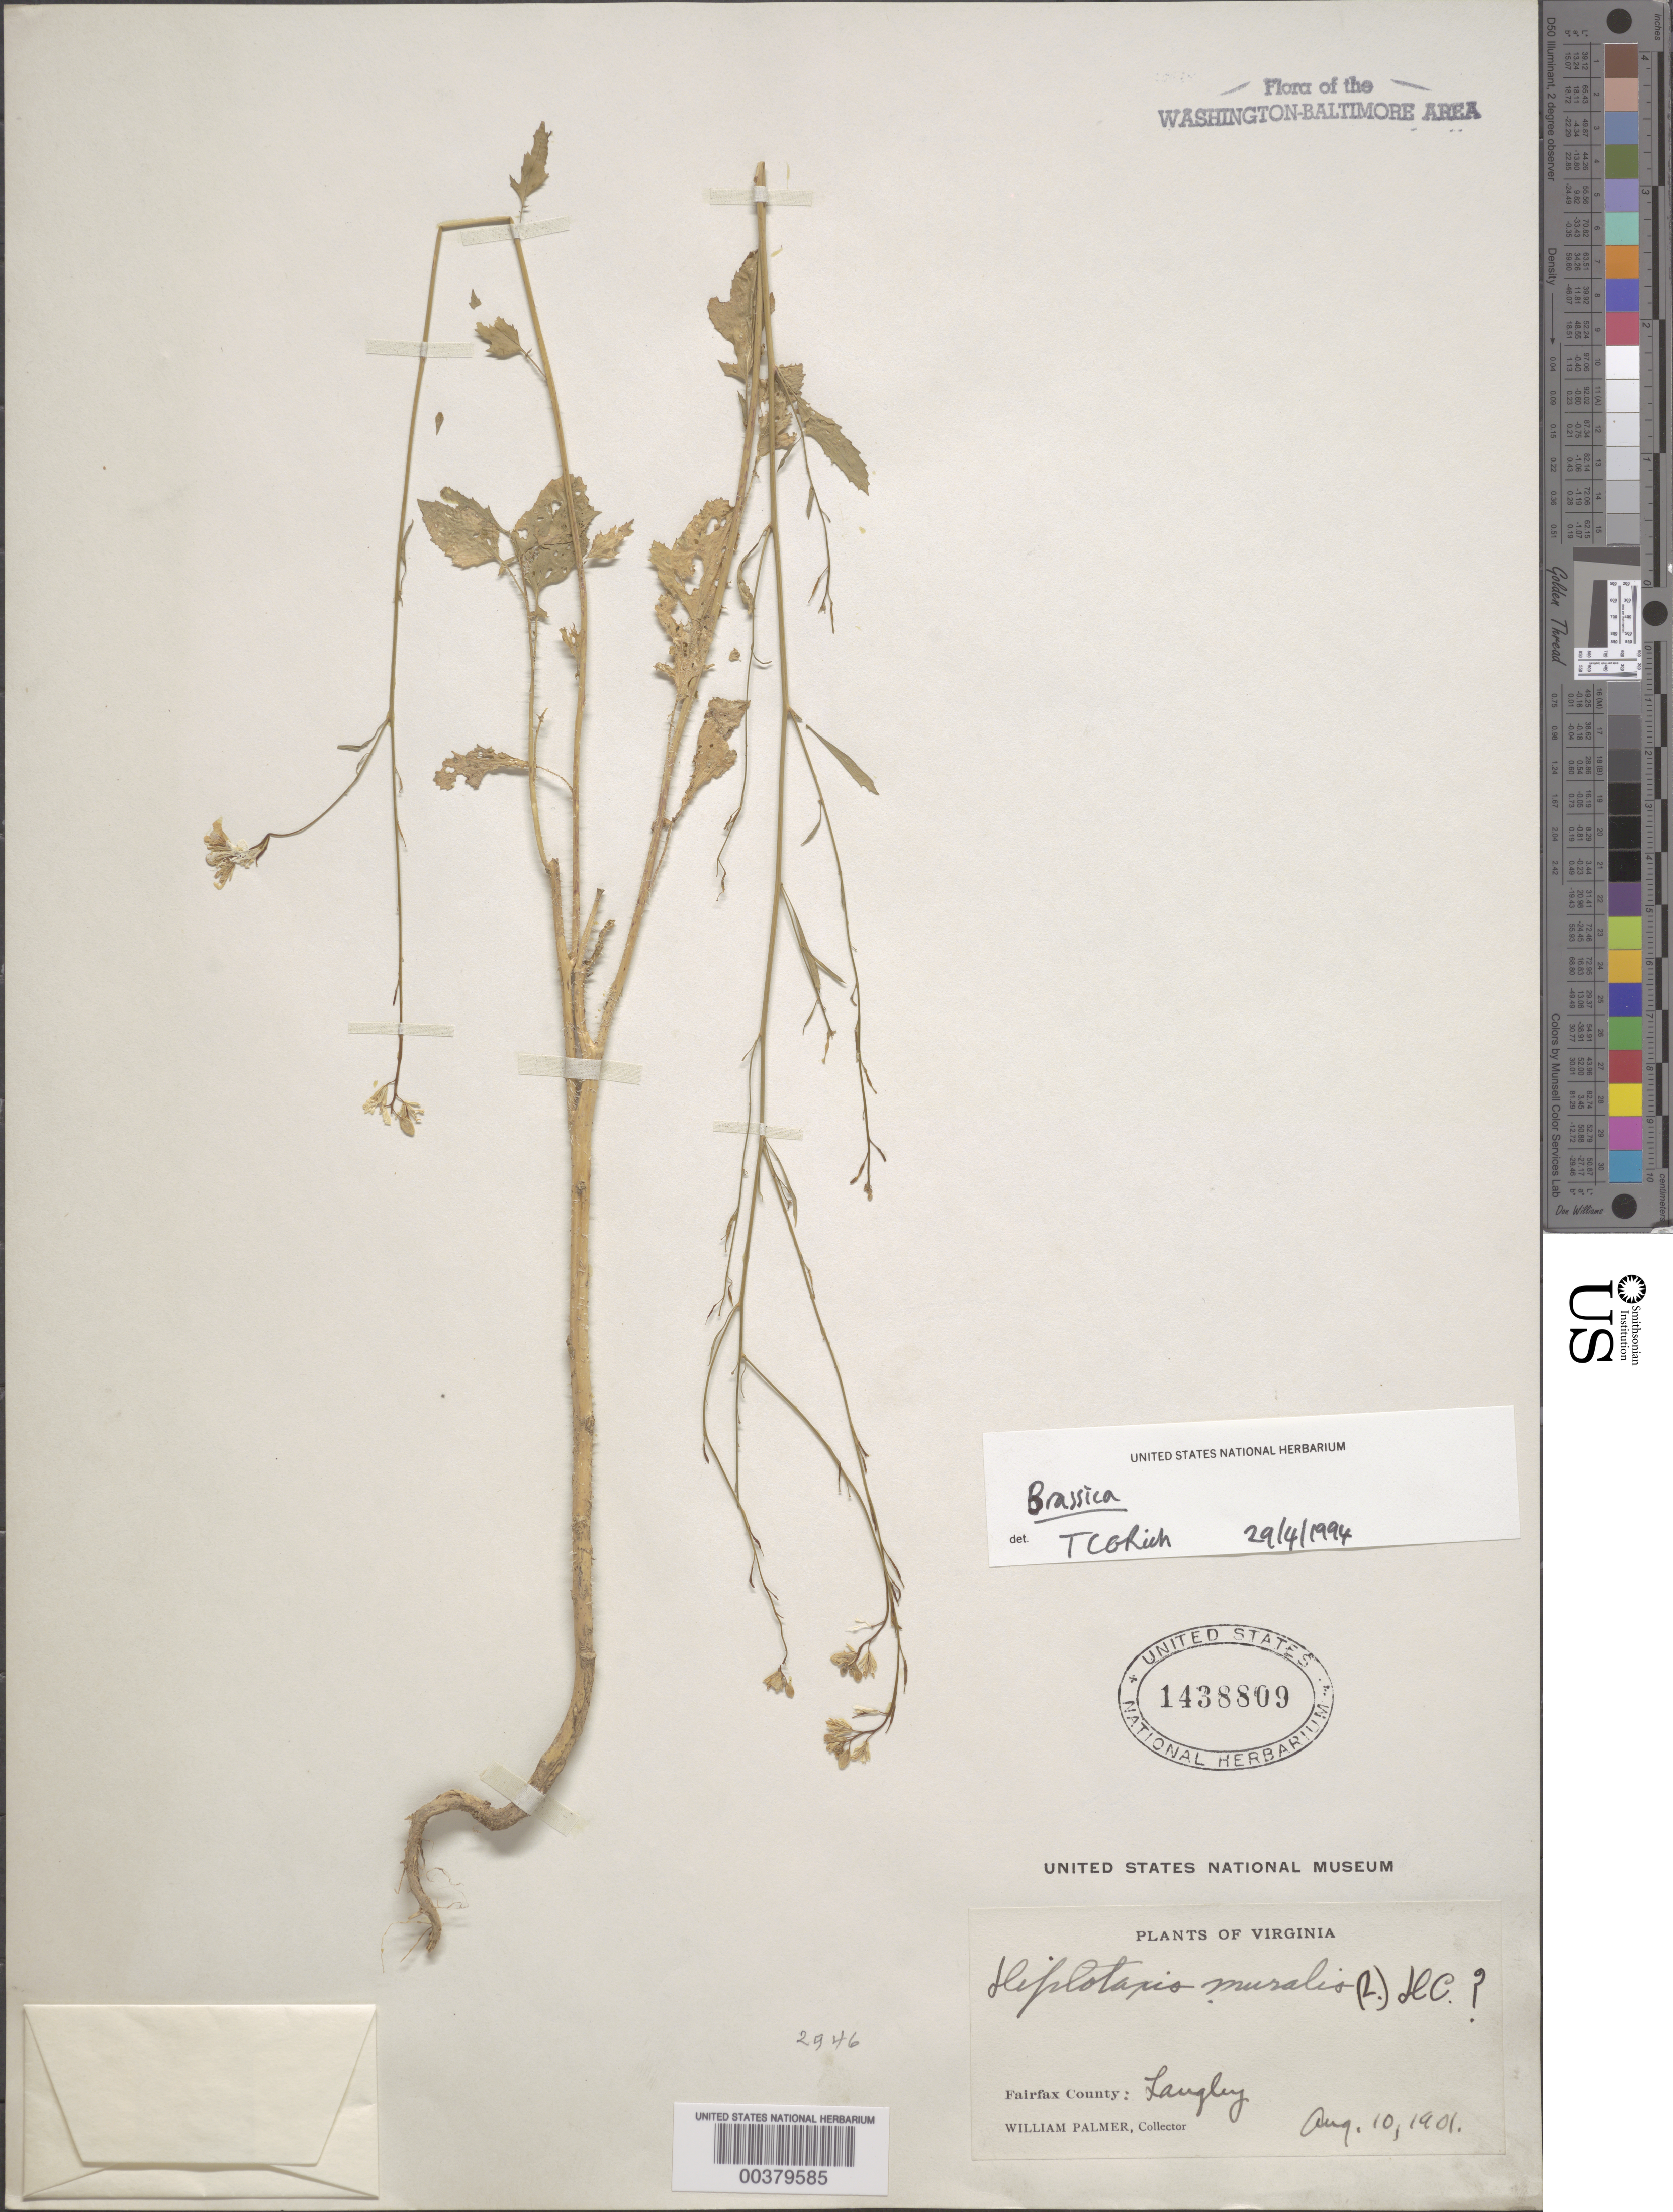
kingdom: Plantae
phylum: Tracheophyta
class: Magnoliopsida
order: Brassicales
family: Brassicaceae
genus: Brassica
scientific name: Brassica sp.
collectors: W. Palmer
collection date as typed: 10 Aug 1901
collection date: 1901-08-10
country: United States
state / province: Virginia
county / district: Fairfax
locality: Langley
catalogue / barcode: US 1438809